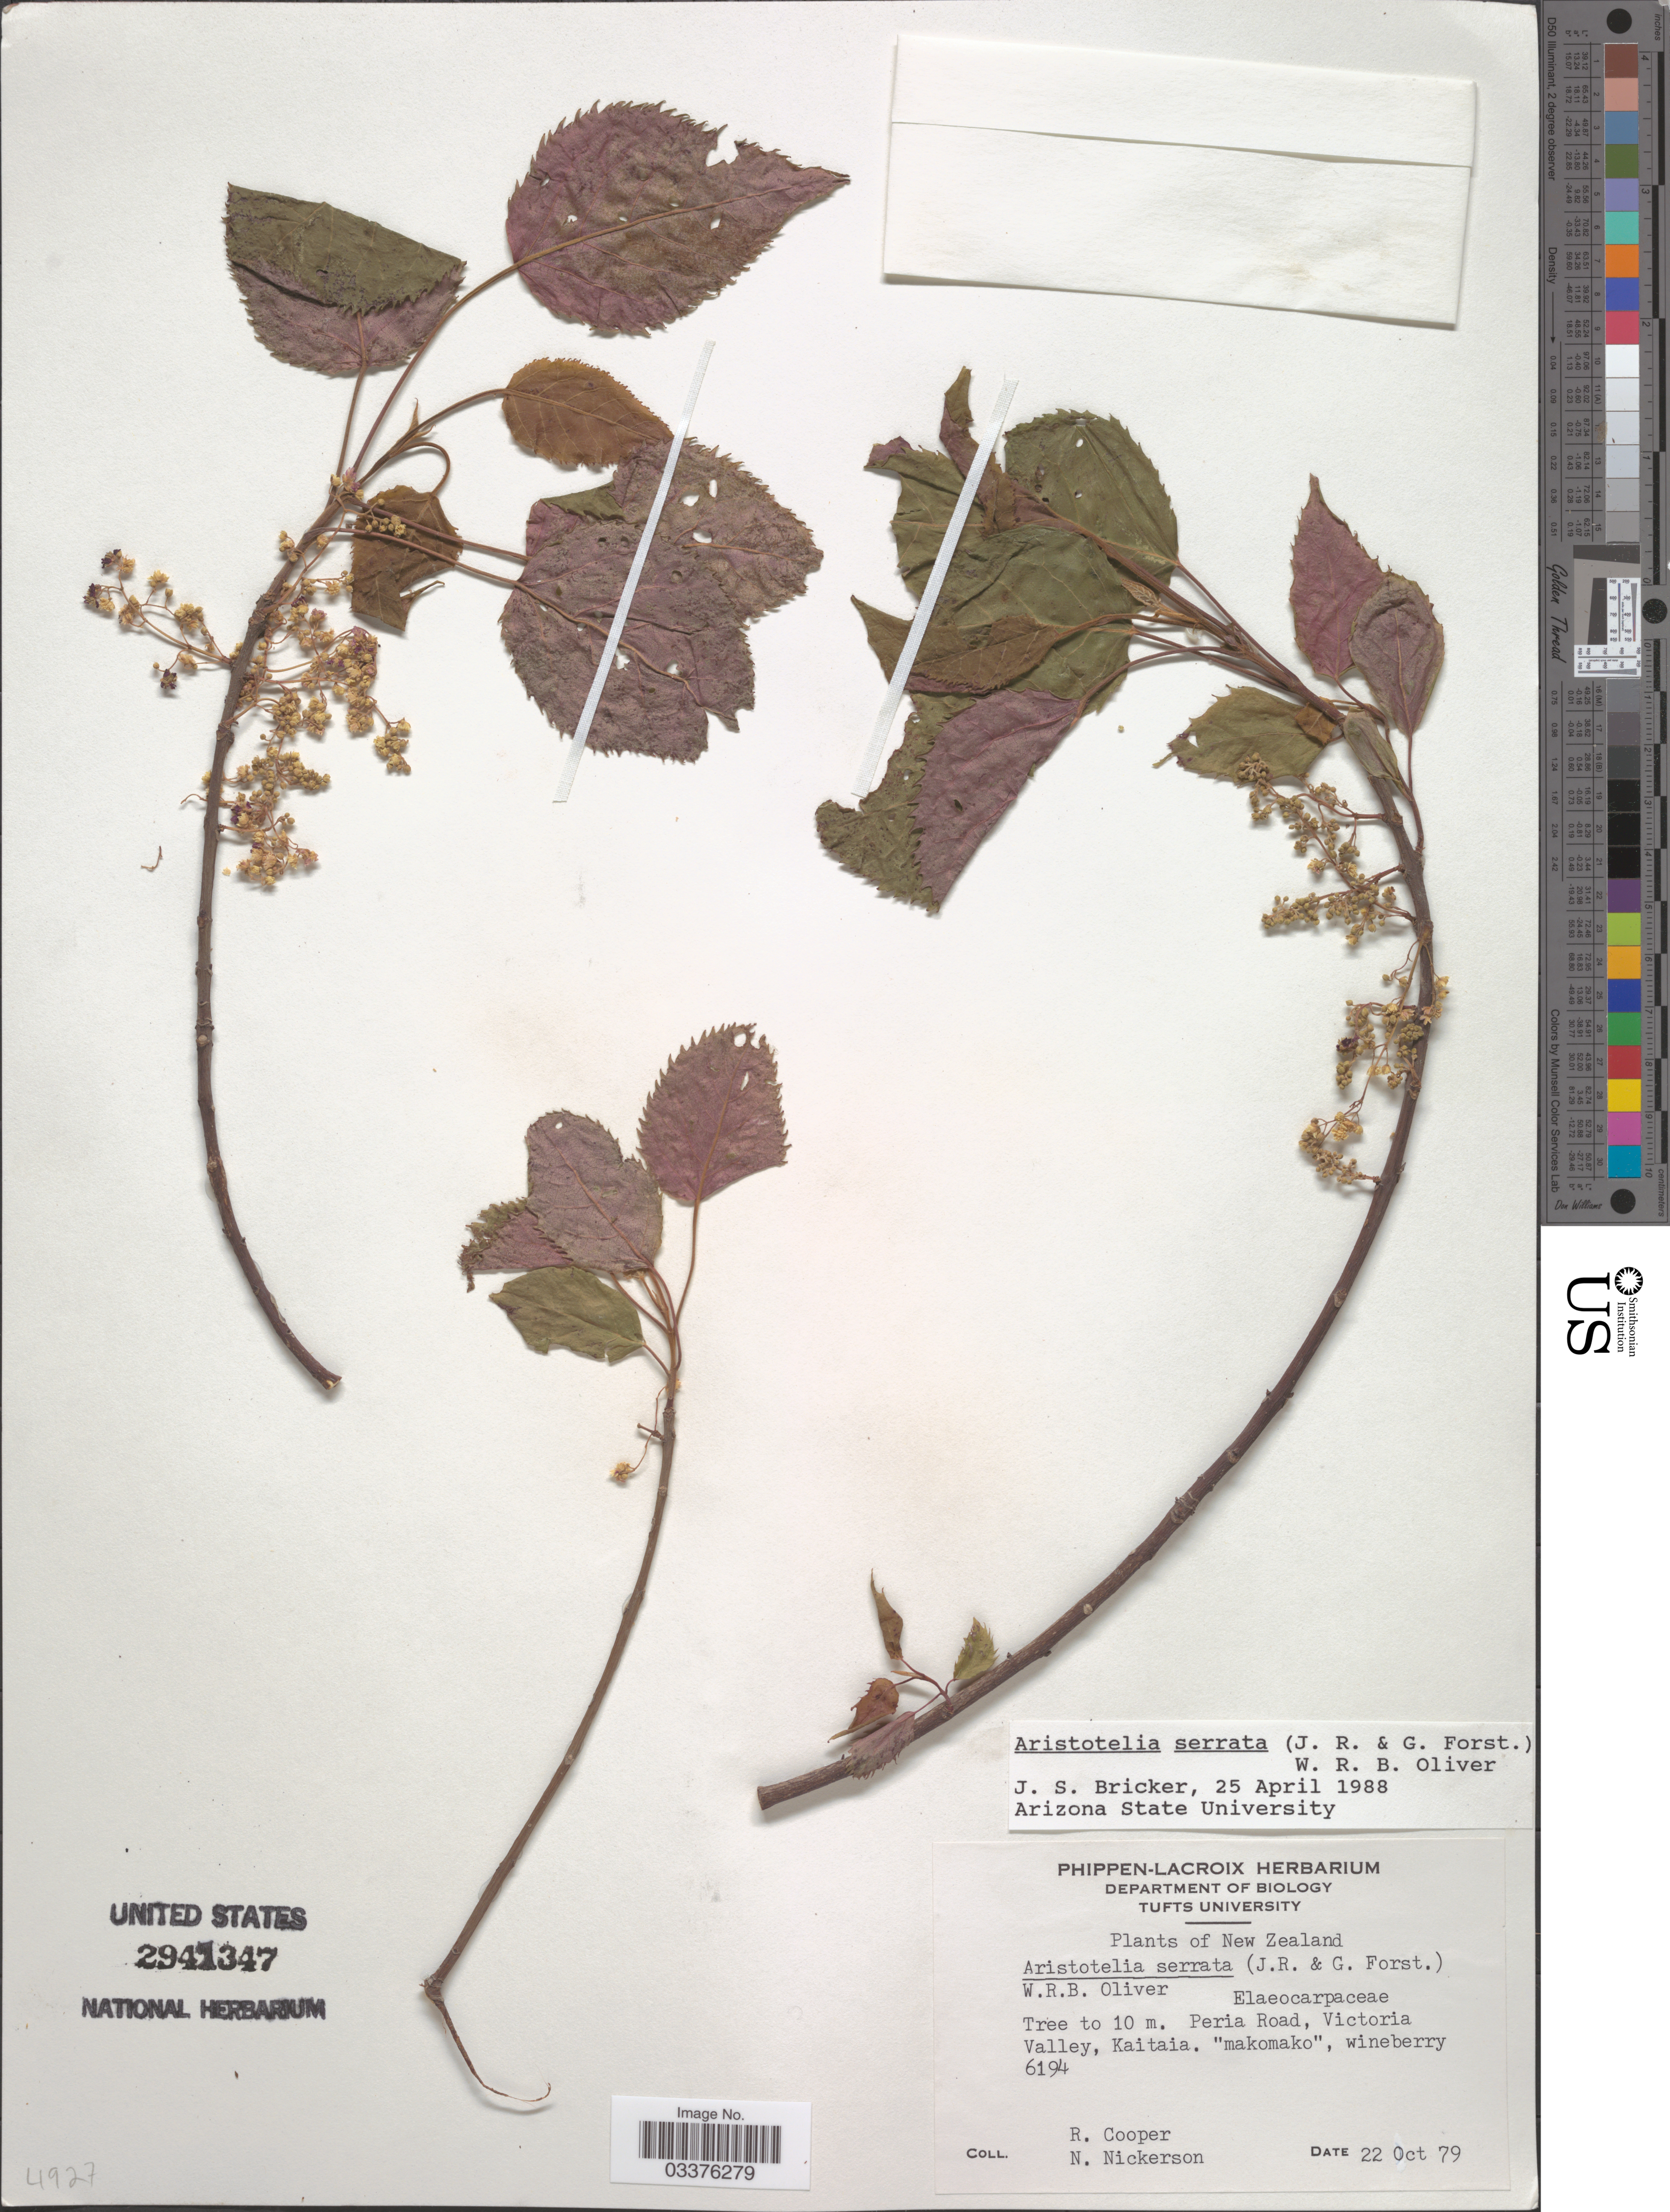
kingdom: Plantae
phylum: Tracheophyta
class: Magnoliopsida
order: Oxalidales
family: Elaeocarpaceae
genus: Aristotelia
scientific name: Aristotelia serrata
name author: Oliv.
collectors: R. Cooper & N. Nickerson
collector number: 6194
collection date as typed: Transcribed d/m/y: 22/10/79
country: New Zealand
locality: Peria Road, Victoria Valley, Kaitaia.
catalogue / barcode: US 2941347